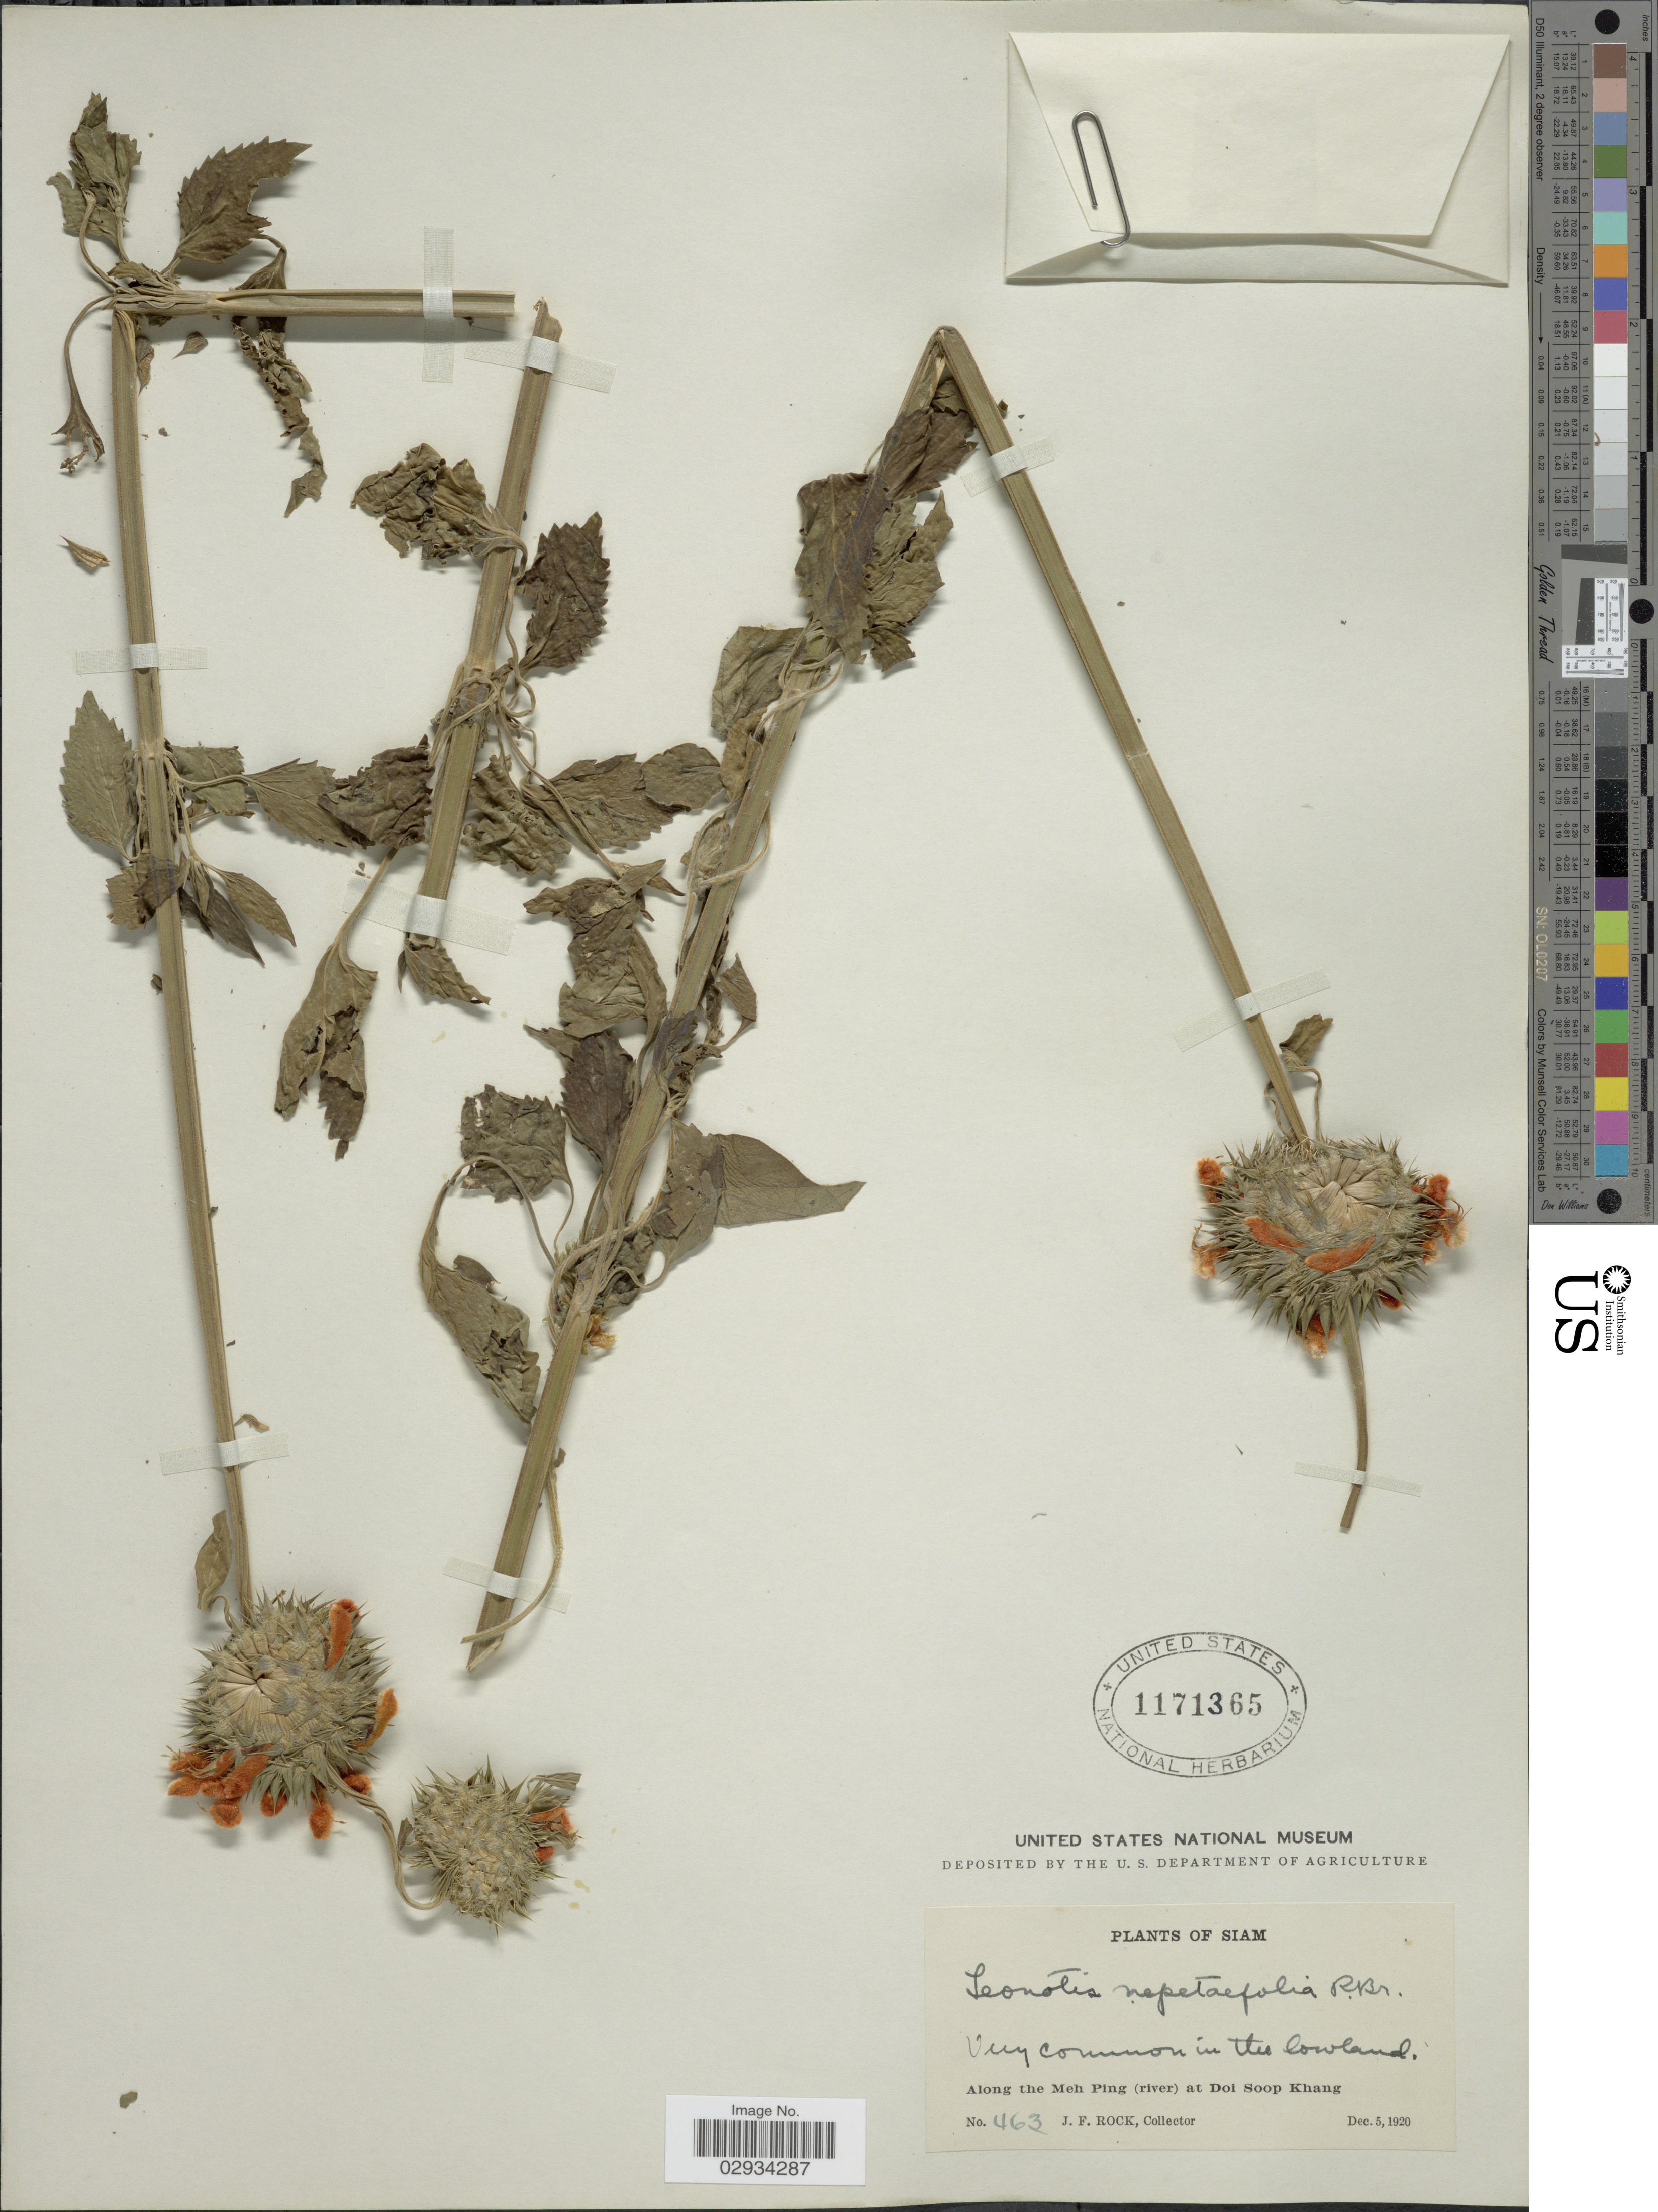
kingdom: Plantae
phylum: Tracheophyta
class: Magnoliopsida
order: Lamiales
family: Lamiaceae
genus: Leonotis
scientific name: Leonotis nepetifolia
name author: (L.) R. Br.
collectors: J. Rock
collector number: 463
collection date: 1920-12-05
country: Thailand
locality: Siam. Along the Meh Ping (river) at Doi Soop Khang.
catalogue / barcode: US 1171365